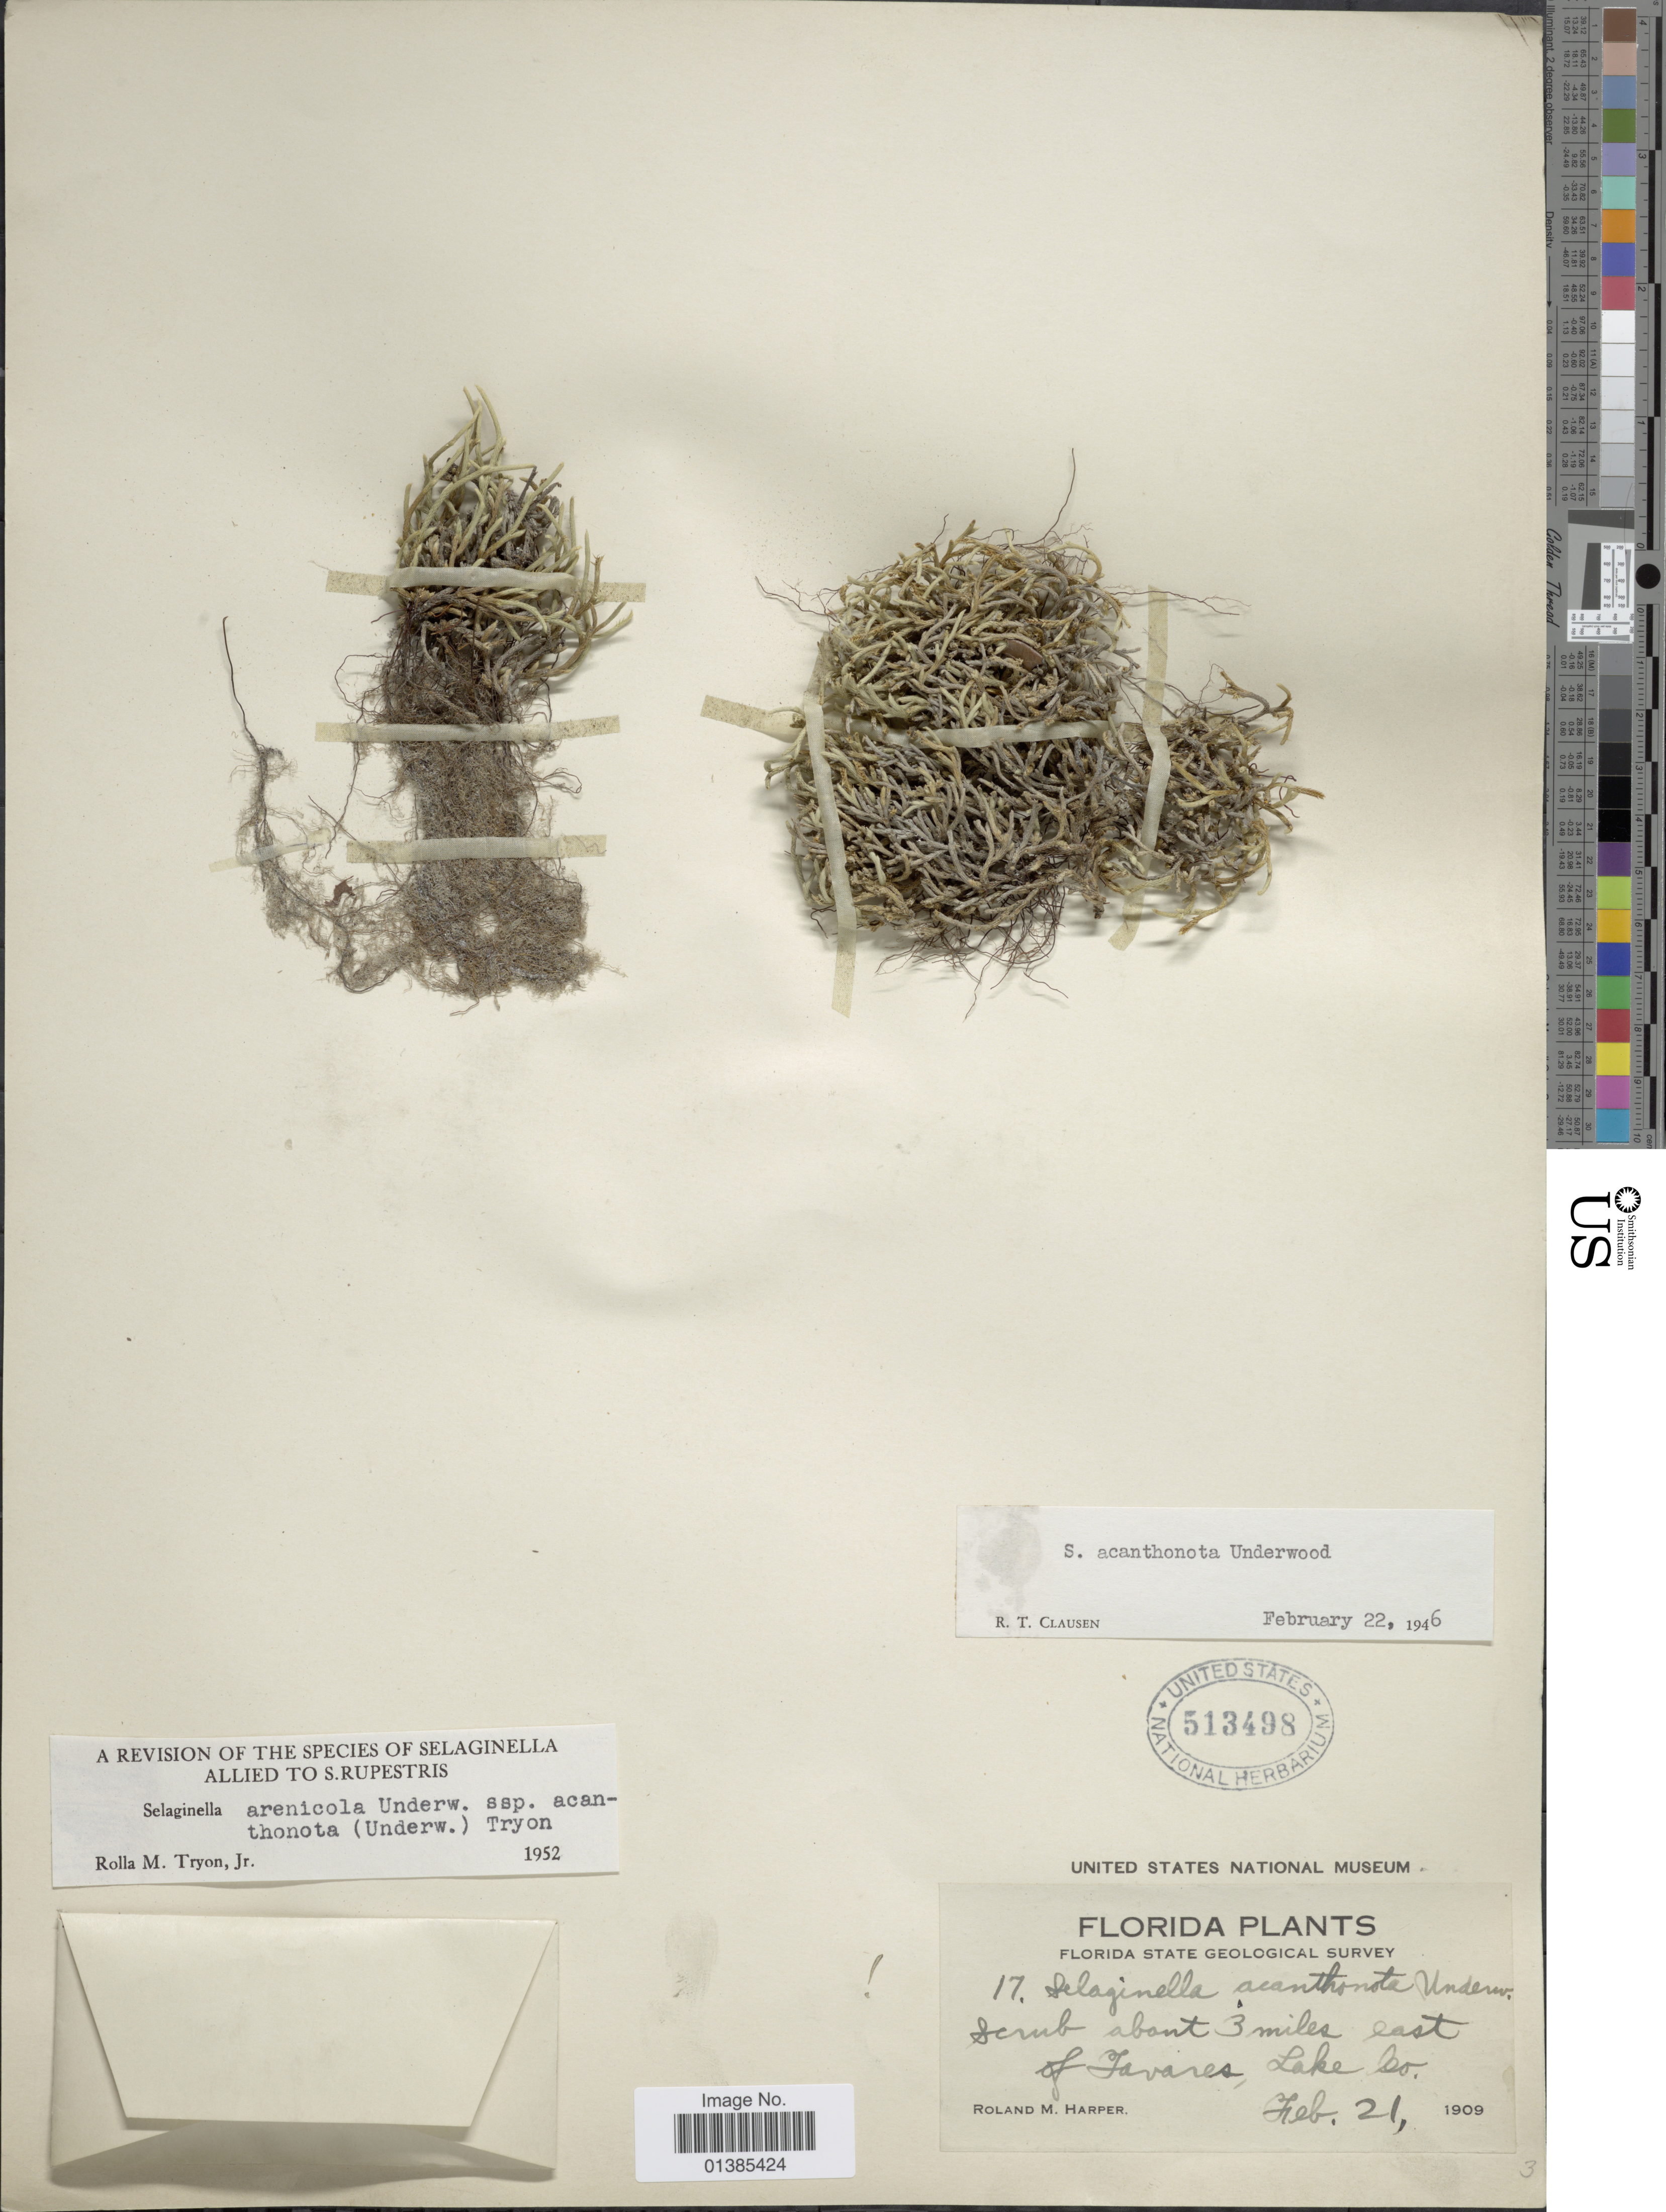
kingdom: Plantae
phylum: Tracheophyta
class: Lycopodiopsida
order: Selaginellales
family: Selaginellaceae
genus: Selaginella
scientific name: Selaginella arenicola subsp. acanthonota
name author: (Underw.) R.M. Tryon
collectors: R. M. Harper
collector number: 17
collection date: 1909-03-21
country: United States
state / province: Florida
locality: Scrub about 3 miles east of Tavares, Lake Co.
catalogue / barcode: US 513498